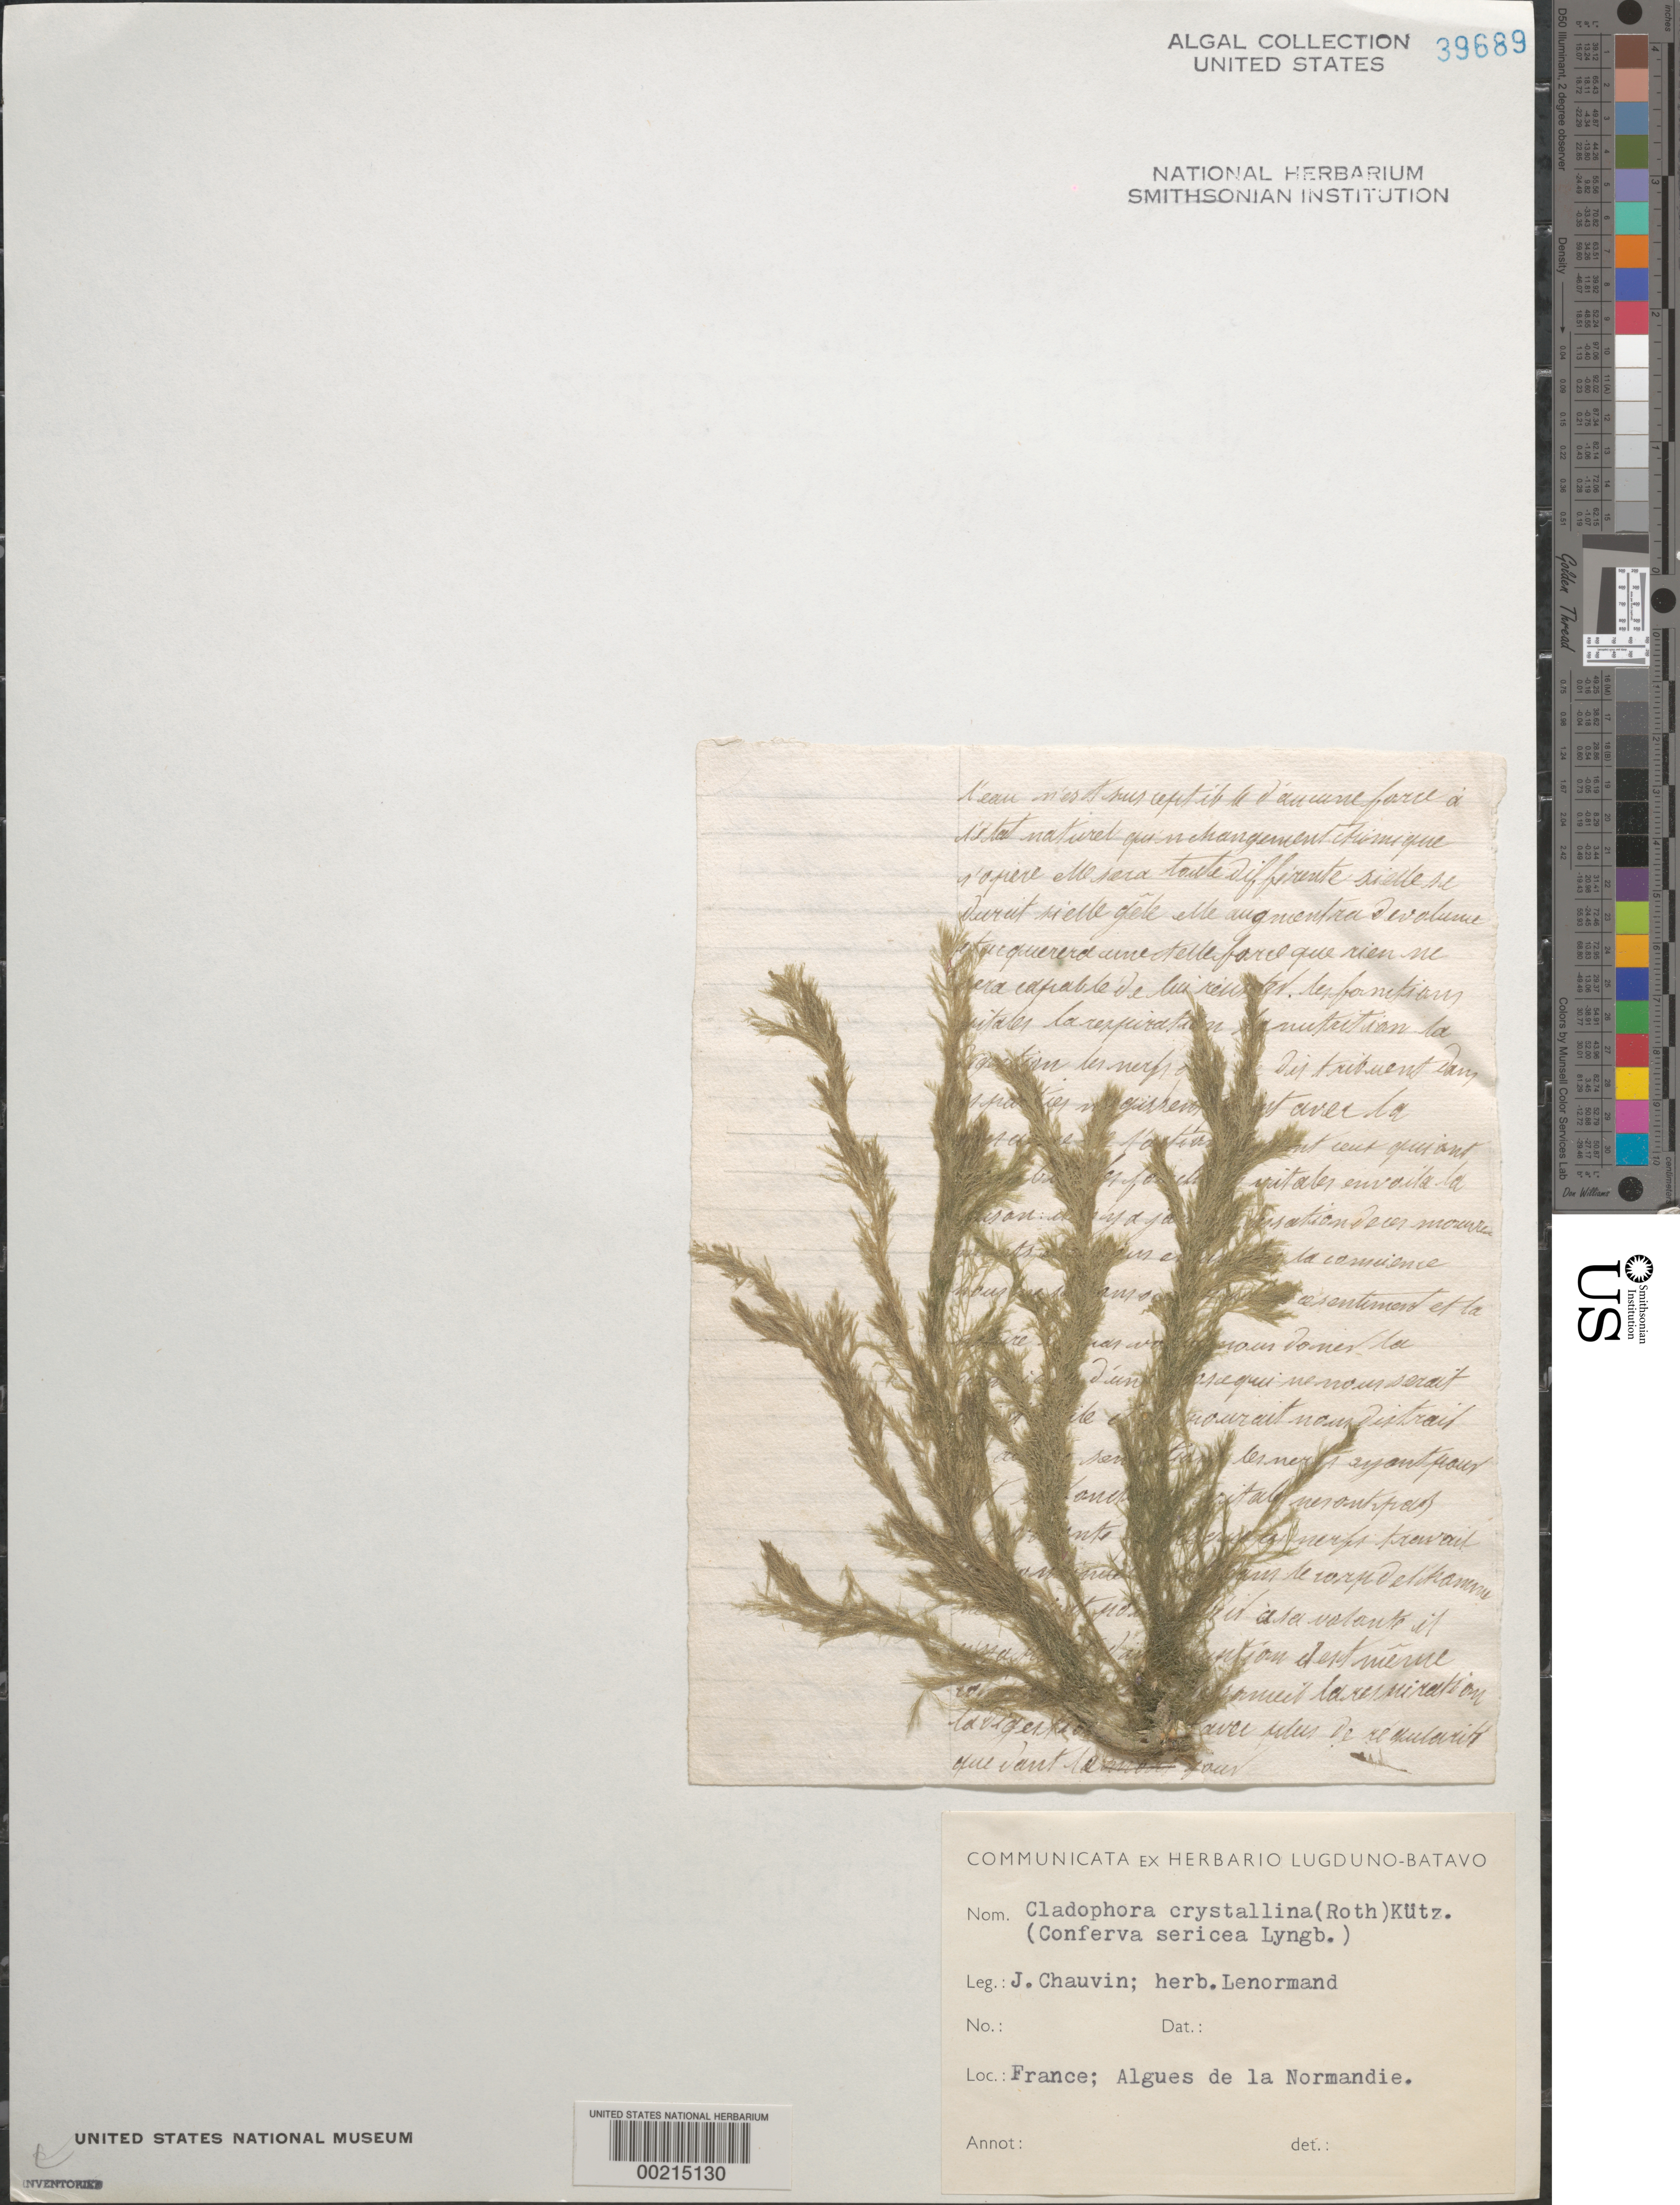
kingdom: Plantae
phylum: Chlorophyta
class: Ulvophyceae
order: Cladophorales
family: Cladophoraceae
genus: Cladophora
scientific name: Cladophora crystallina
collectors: J. Chauvin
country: France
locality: Normandy (La Normandie)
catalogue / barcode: US 39689